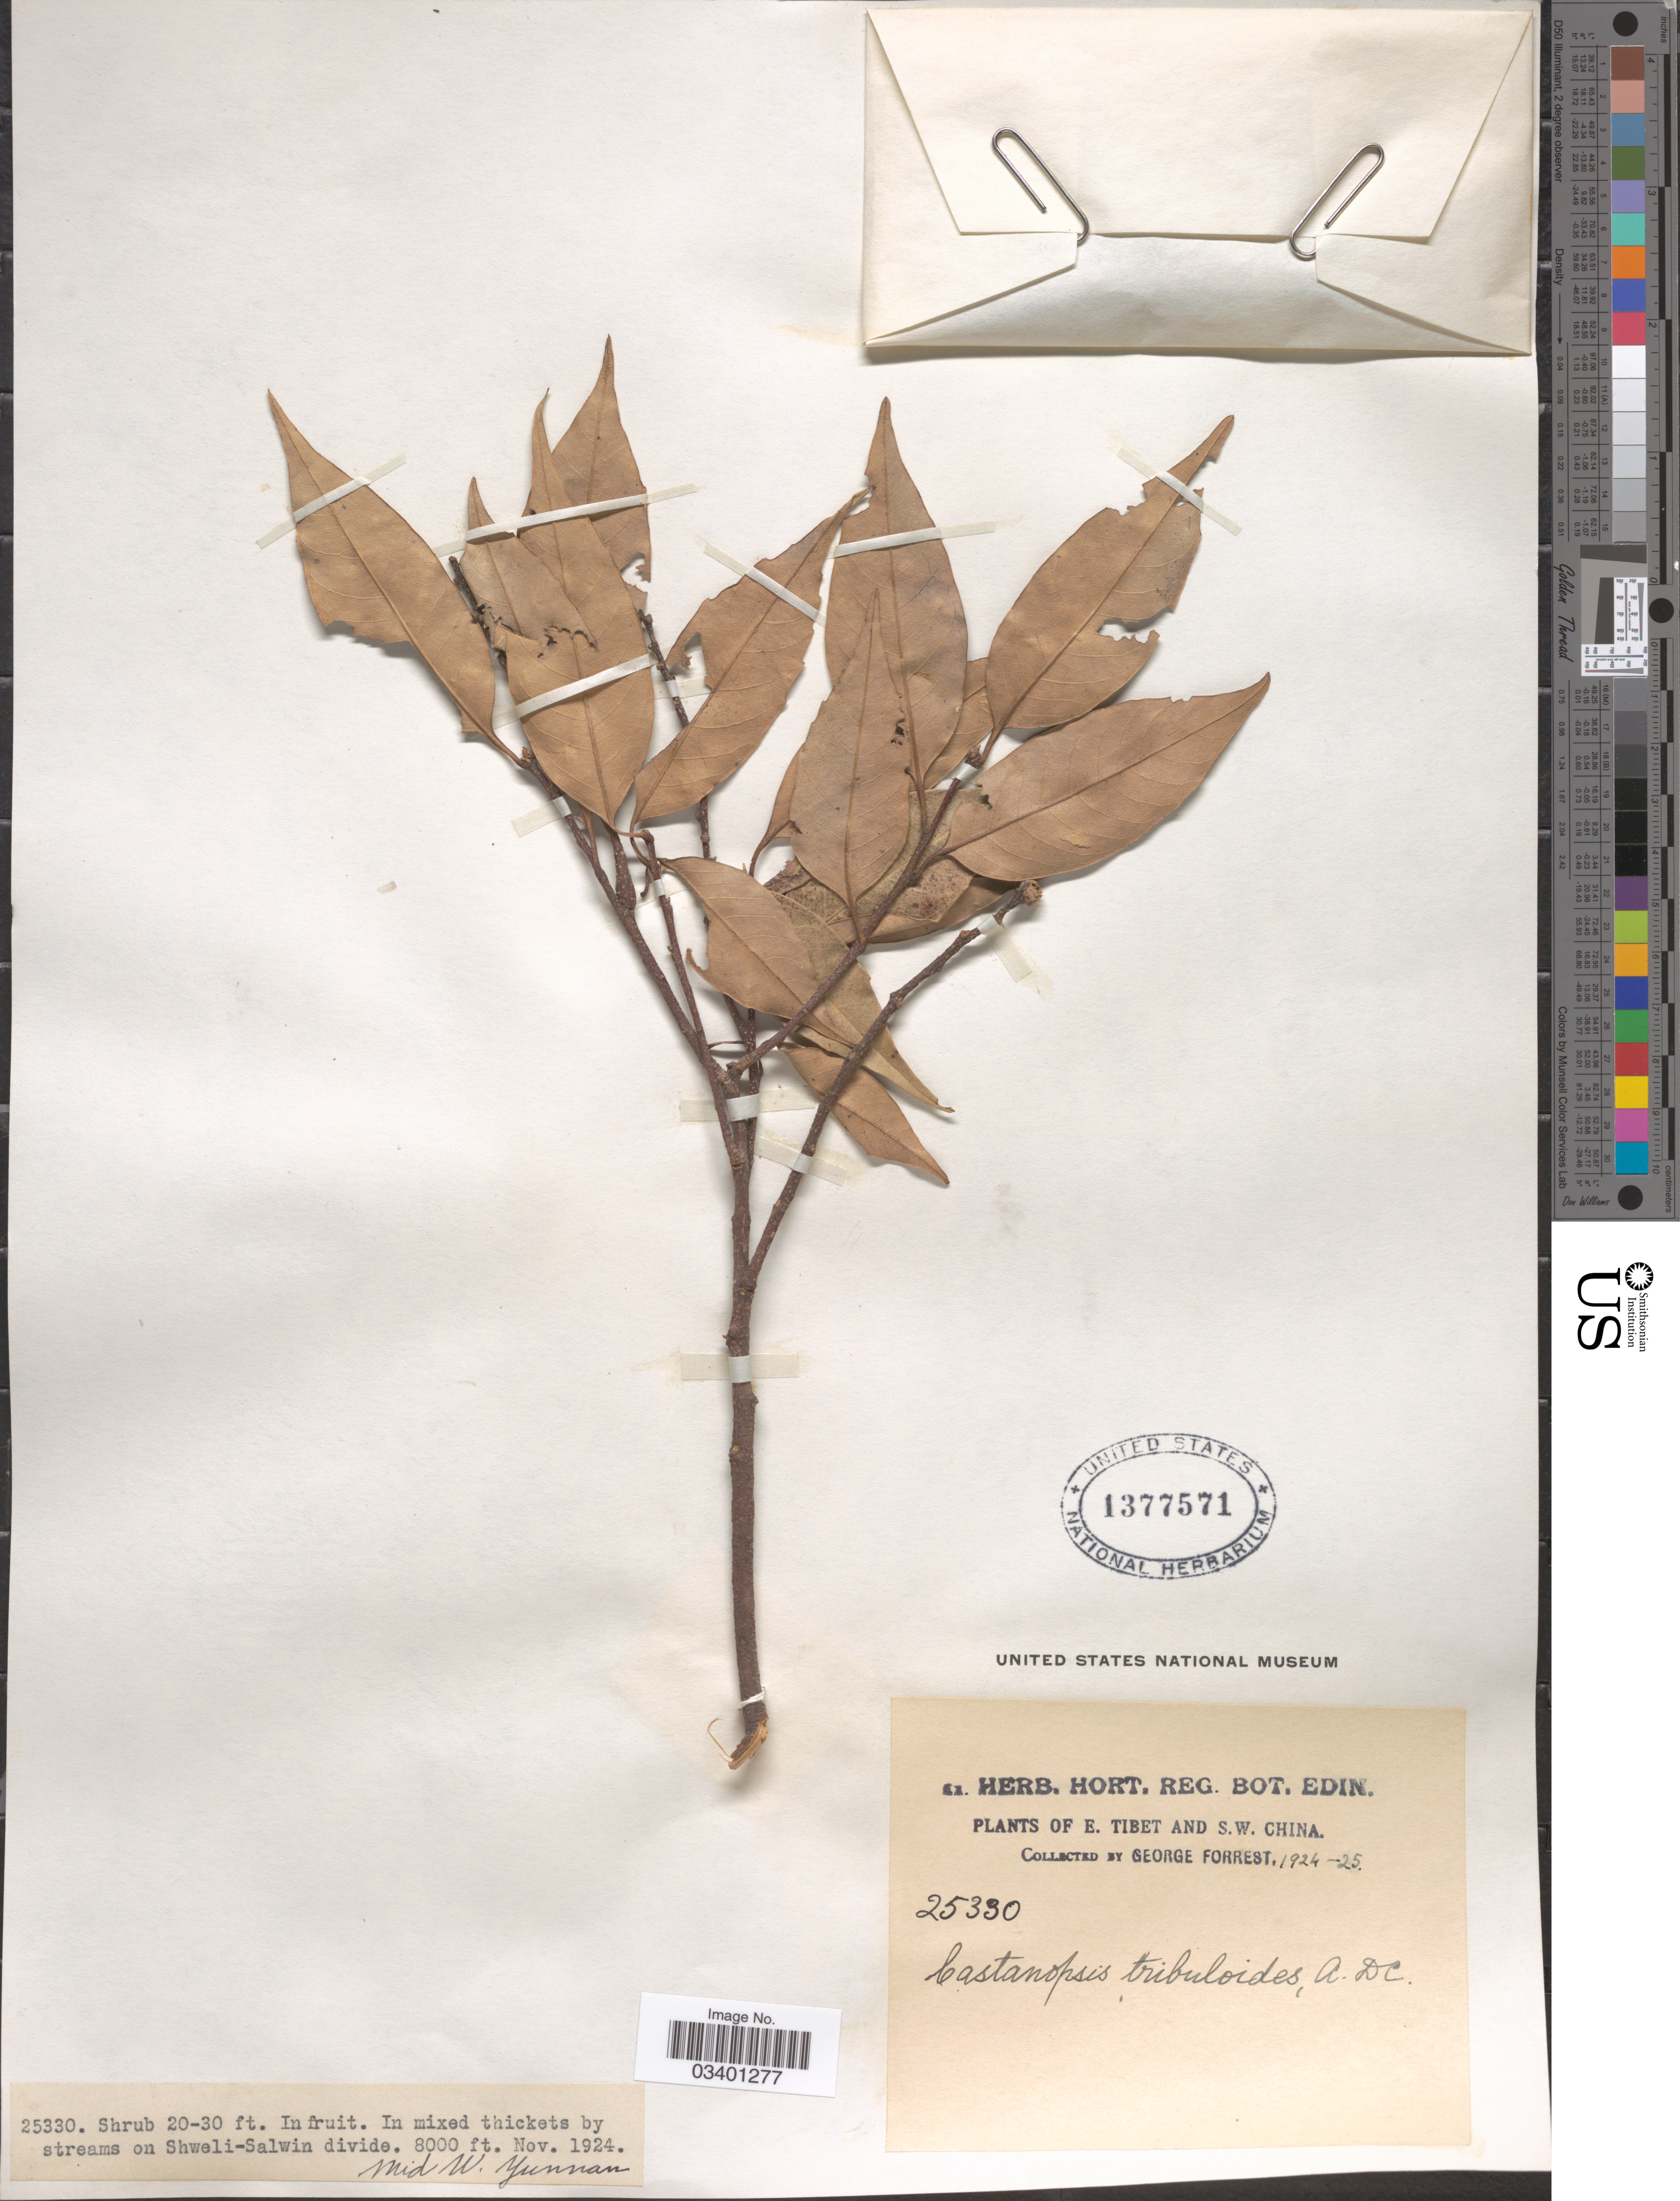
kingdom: Plantae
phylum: Tracheophyta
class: Magnoliopsida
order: Fagales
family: Fagaceae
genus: Castanopsis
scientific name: Castanopsis tribuloides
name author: (Sm.) A. DC.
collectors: G. Forrest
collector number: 25330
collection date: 1924-11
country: China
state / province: Yunnan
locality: E. Tibet and S.W. China. In mixed thickets by streams on Shweli-Salwin divide. Mid W. Yunnan.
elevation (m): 2438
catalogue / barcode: US 1377571